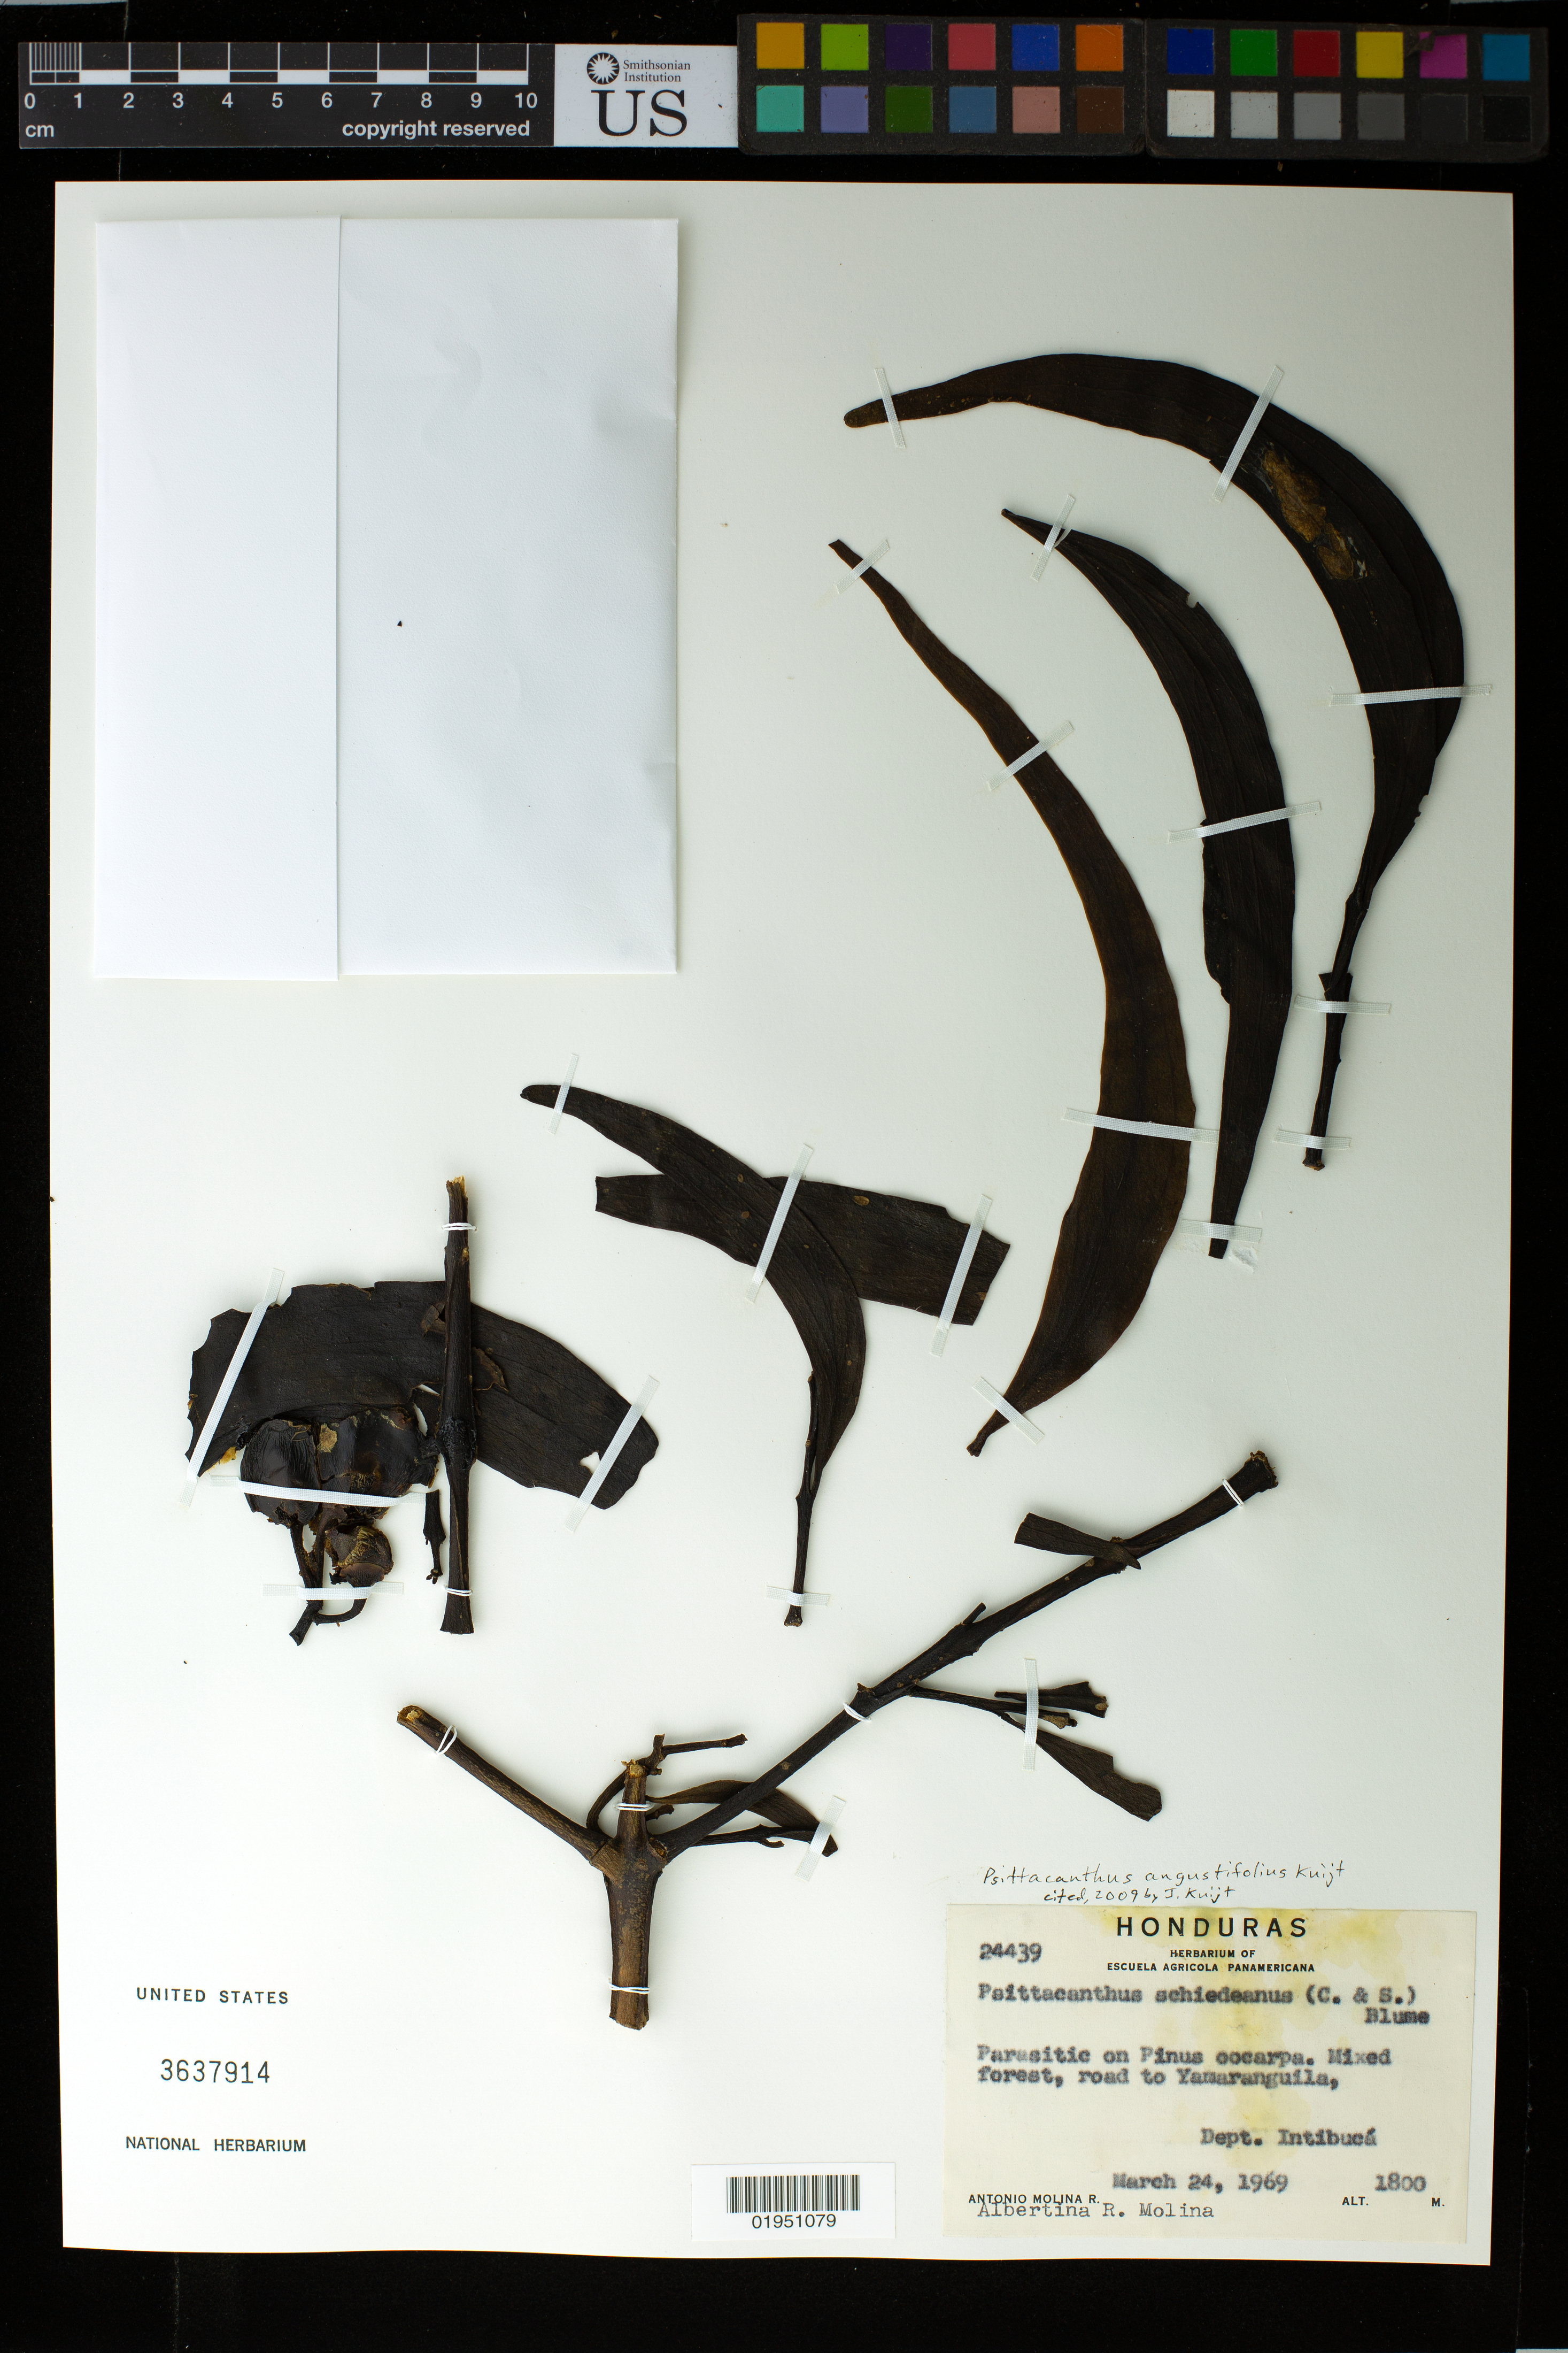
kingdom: Plantae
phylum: Tracheophyta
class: Magnoliopsida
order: Santalales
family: Loranthaceae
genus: Psittacanthus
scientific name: Psittacanthus angustifolius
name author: Kuijt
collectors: A. Molina R. & A. R. Molina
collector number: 24439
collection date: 1969-03-24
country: Honduras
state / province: Intibuca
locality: Road to Yamaranguila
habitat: Mixed forest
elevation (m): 1800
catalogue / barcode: US 3637914